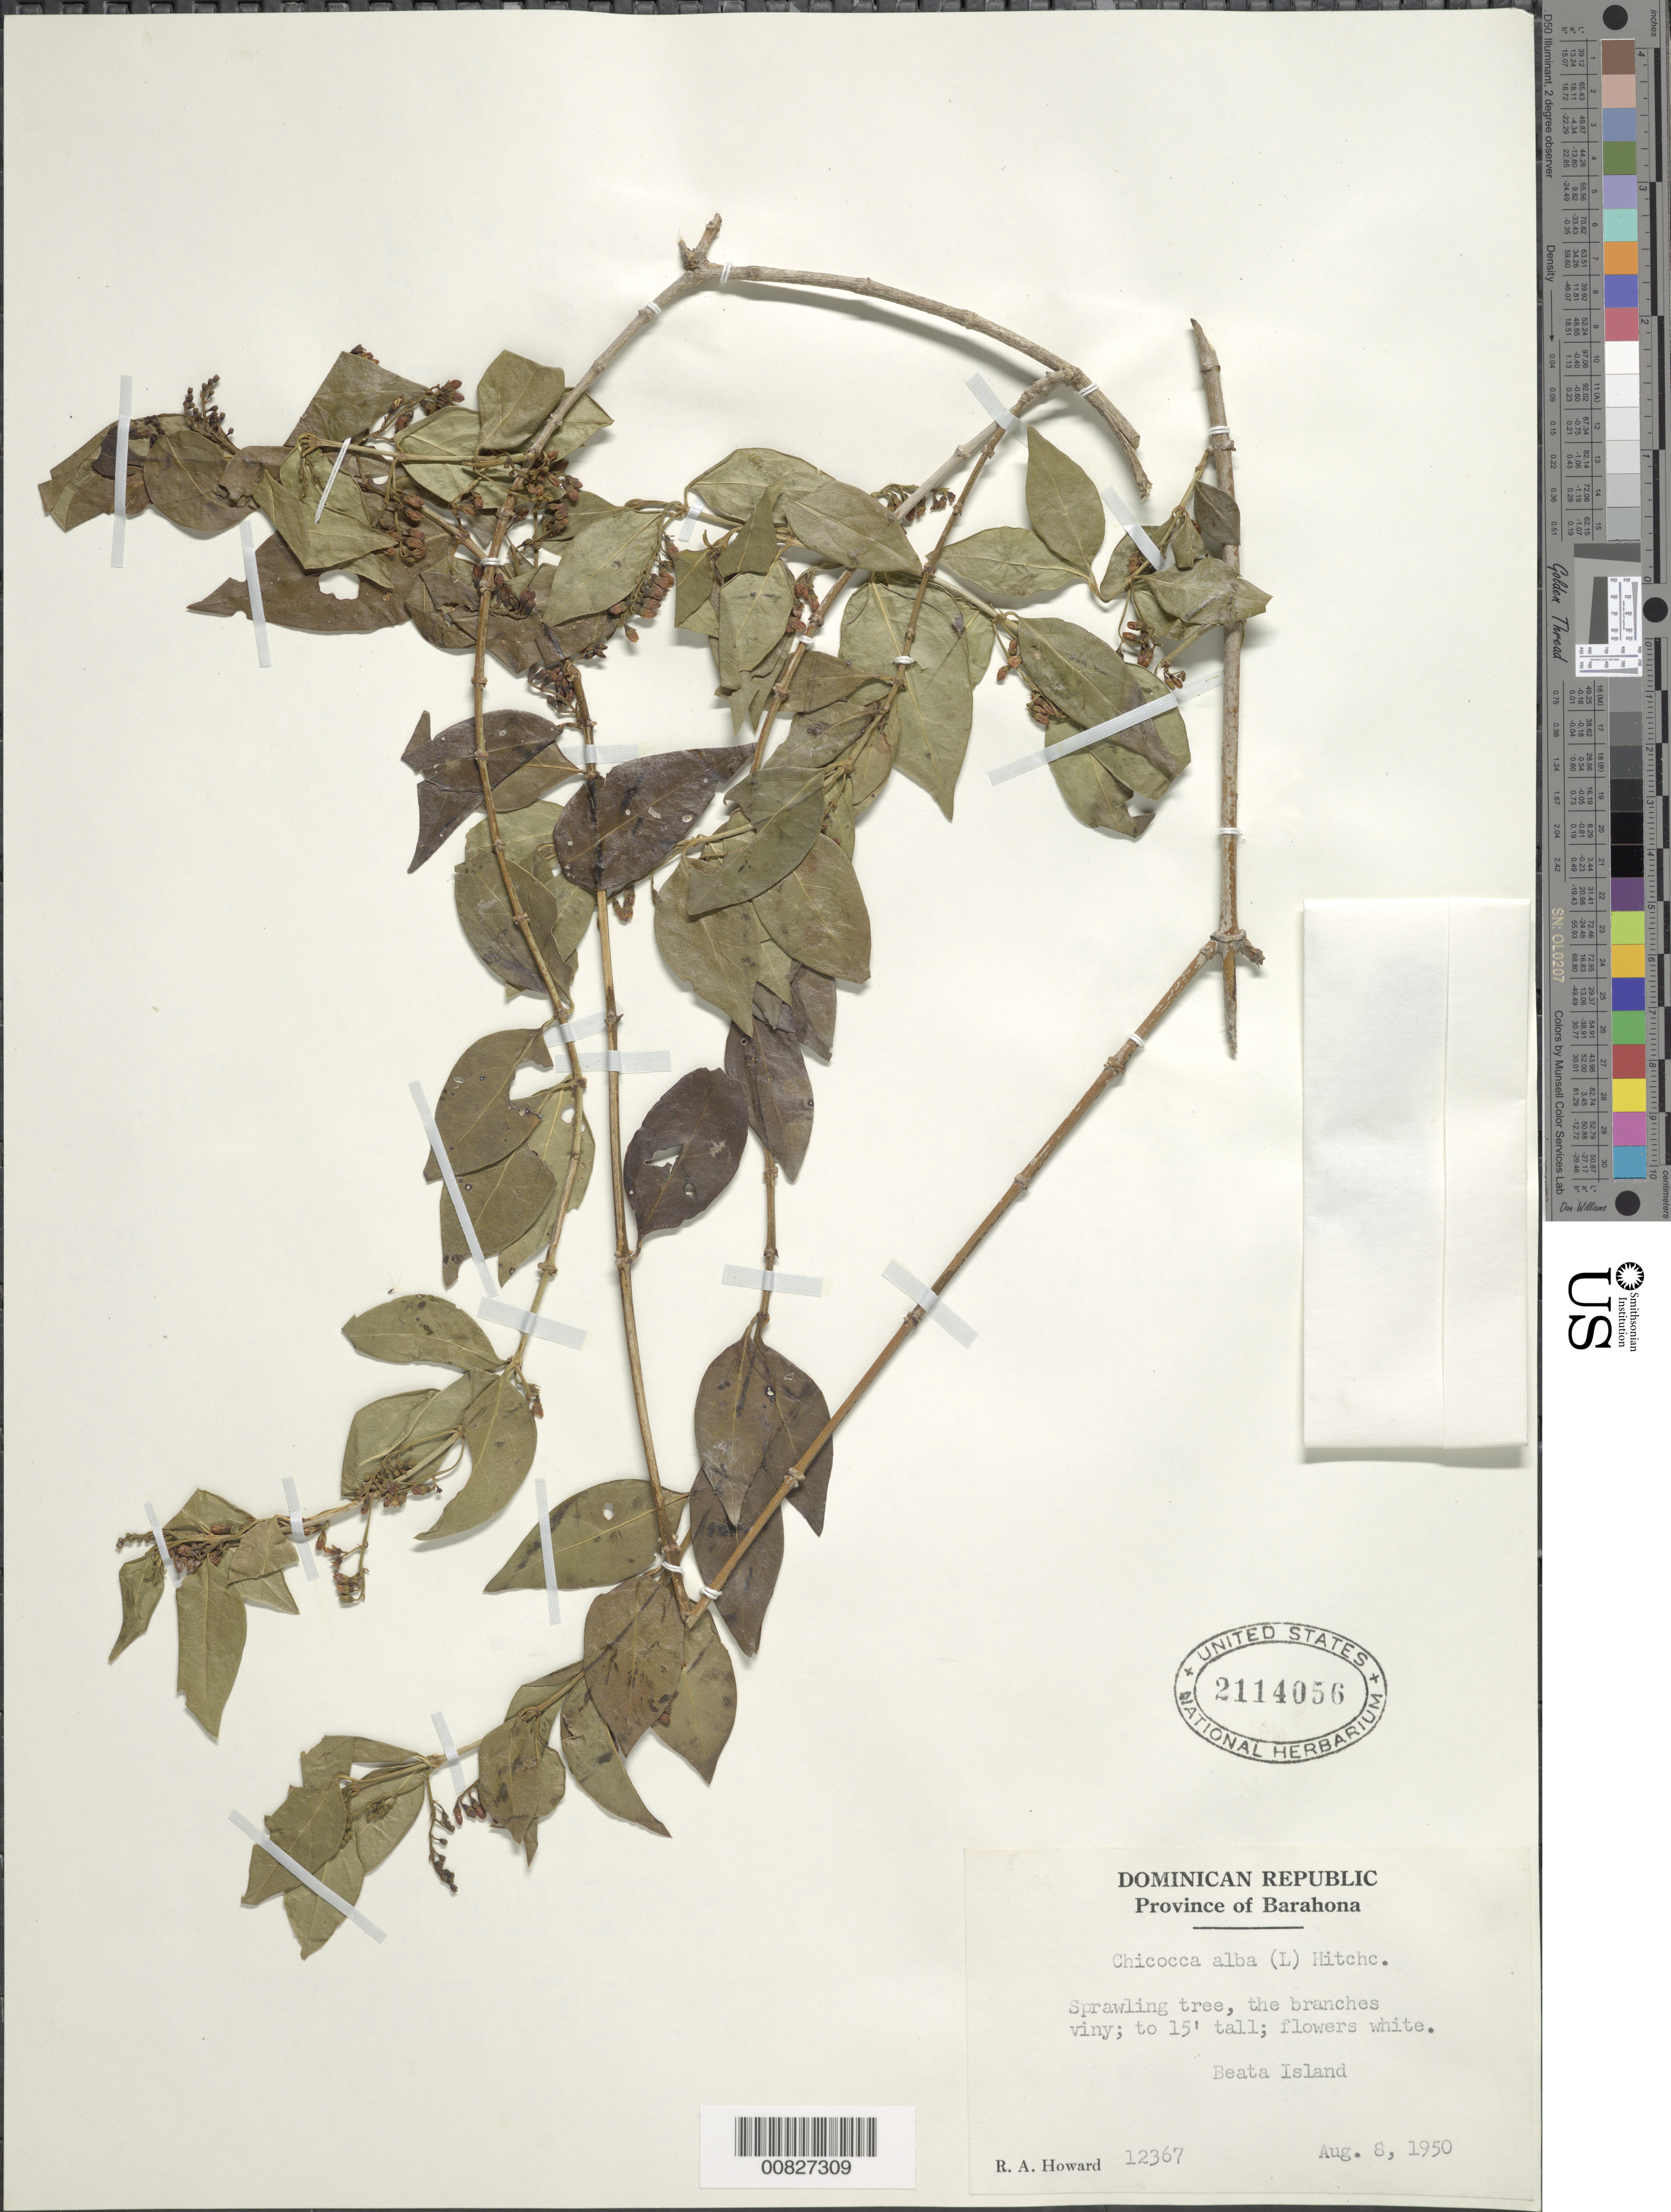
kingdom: Plantae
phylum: Tracheophyta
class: Magnoliopsida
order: Gentianales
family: Rubiaceae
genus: Chiococca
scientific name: Chiococca alba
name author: (L.) Hitchc.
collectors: R. A. Howard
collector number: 12367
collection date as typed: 08 Aug 1950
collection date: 1950-08-08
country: Dominican Republic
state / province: Barahona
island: Isla Beata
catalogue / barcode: US 2114056